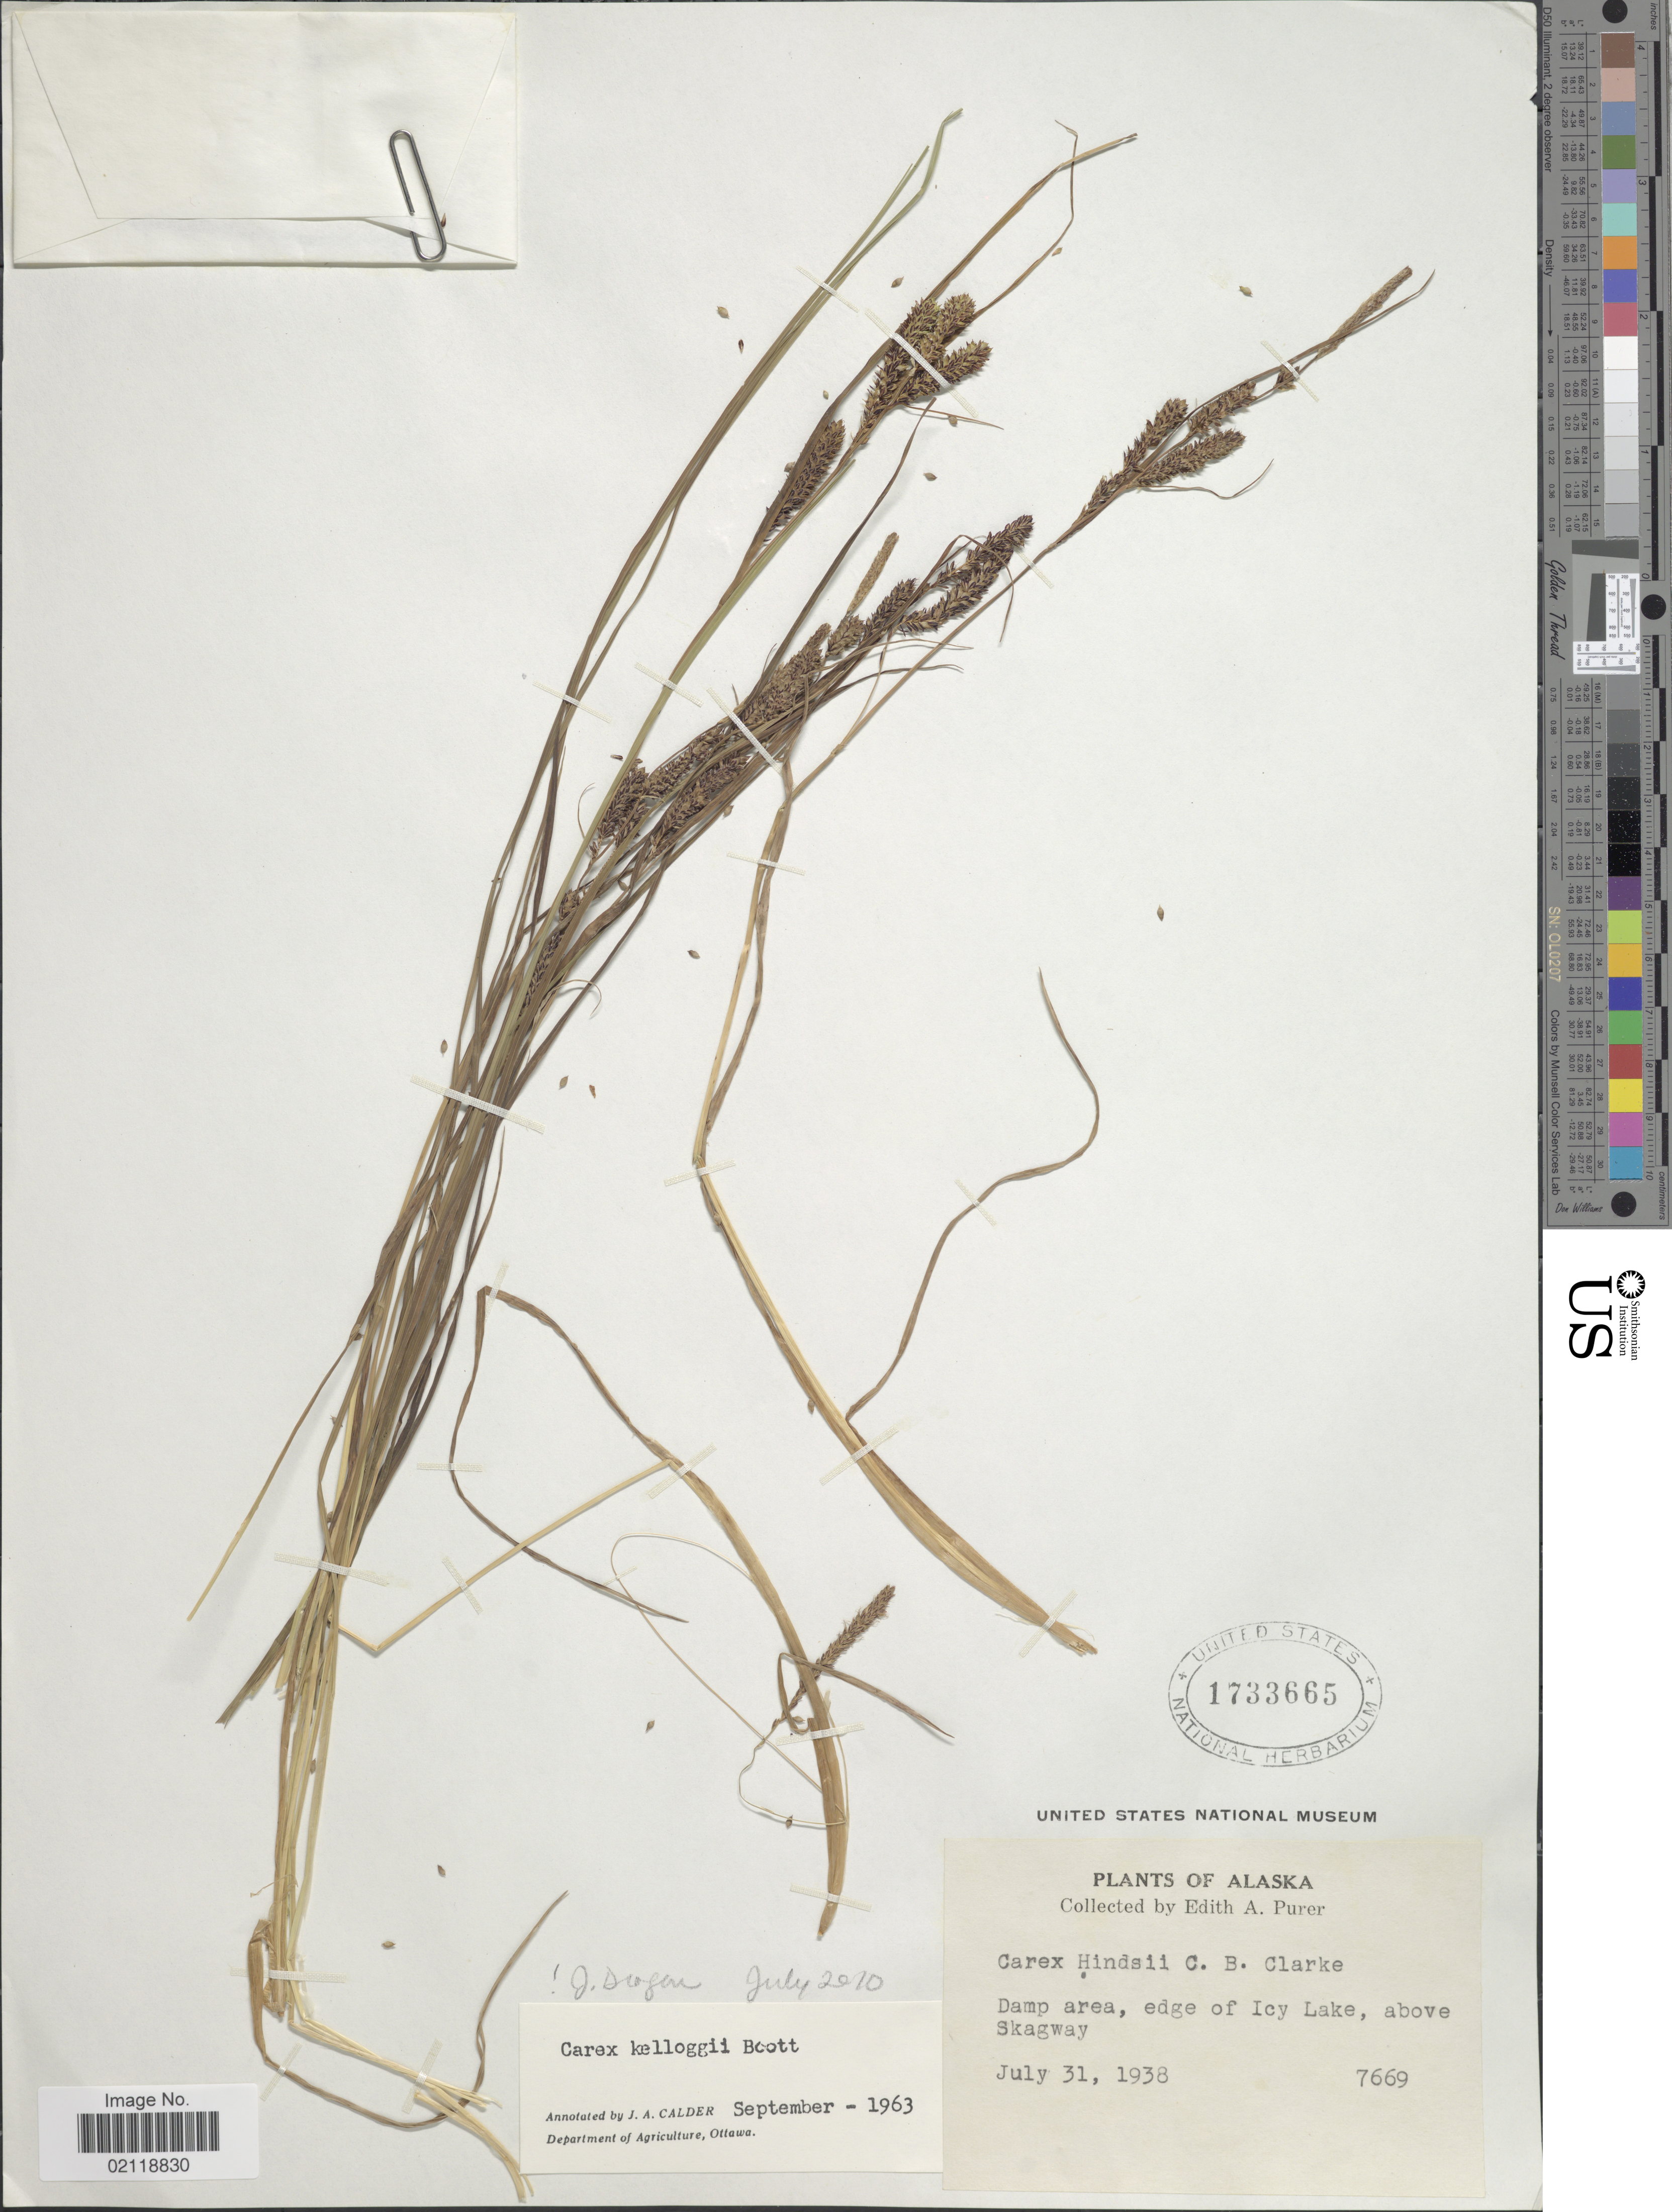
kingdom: Plantae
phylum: Tracheophyta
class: Liliopsida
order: Poales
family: Cyperaceae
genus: Carex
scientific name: Carex kelloggii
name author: W. Boott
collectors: E. Purer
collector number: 7669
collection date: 1938-07-31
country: United States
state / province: Alaska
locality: Damp area, edge of Icy Lake, above Skagway.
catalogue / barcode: US 1733665